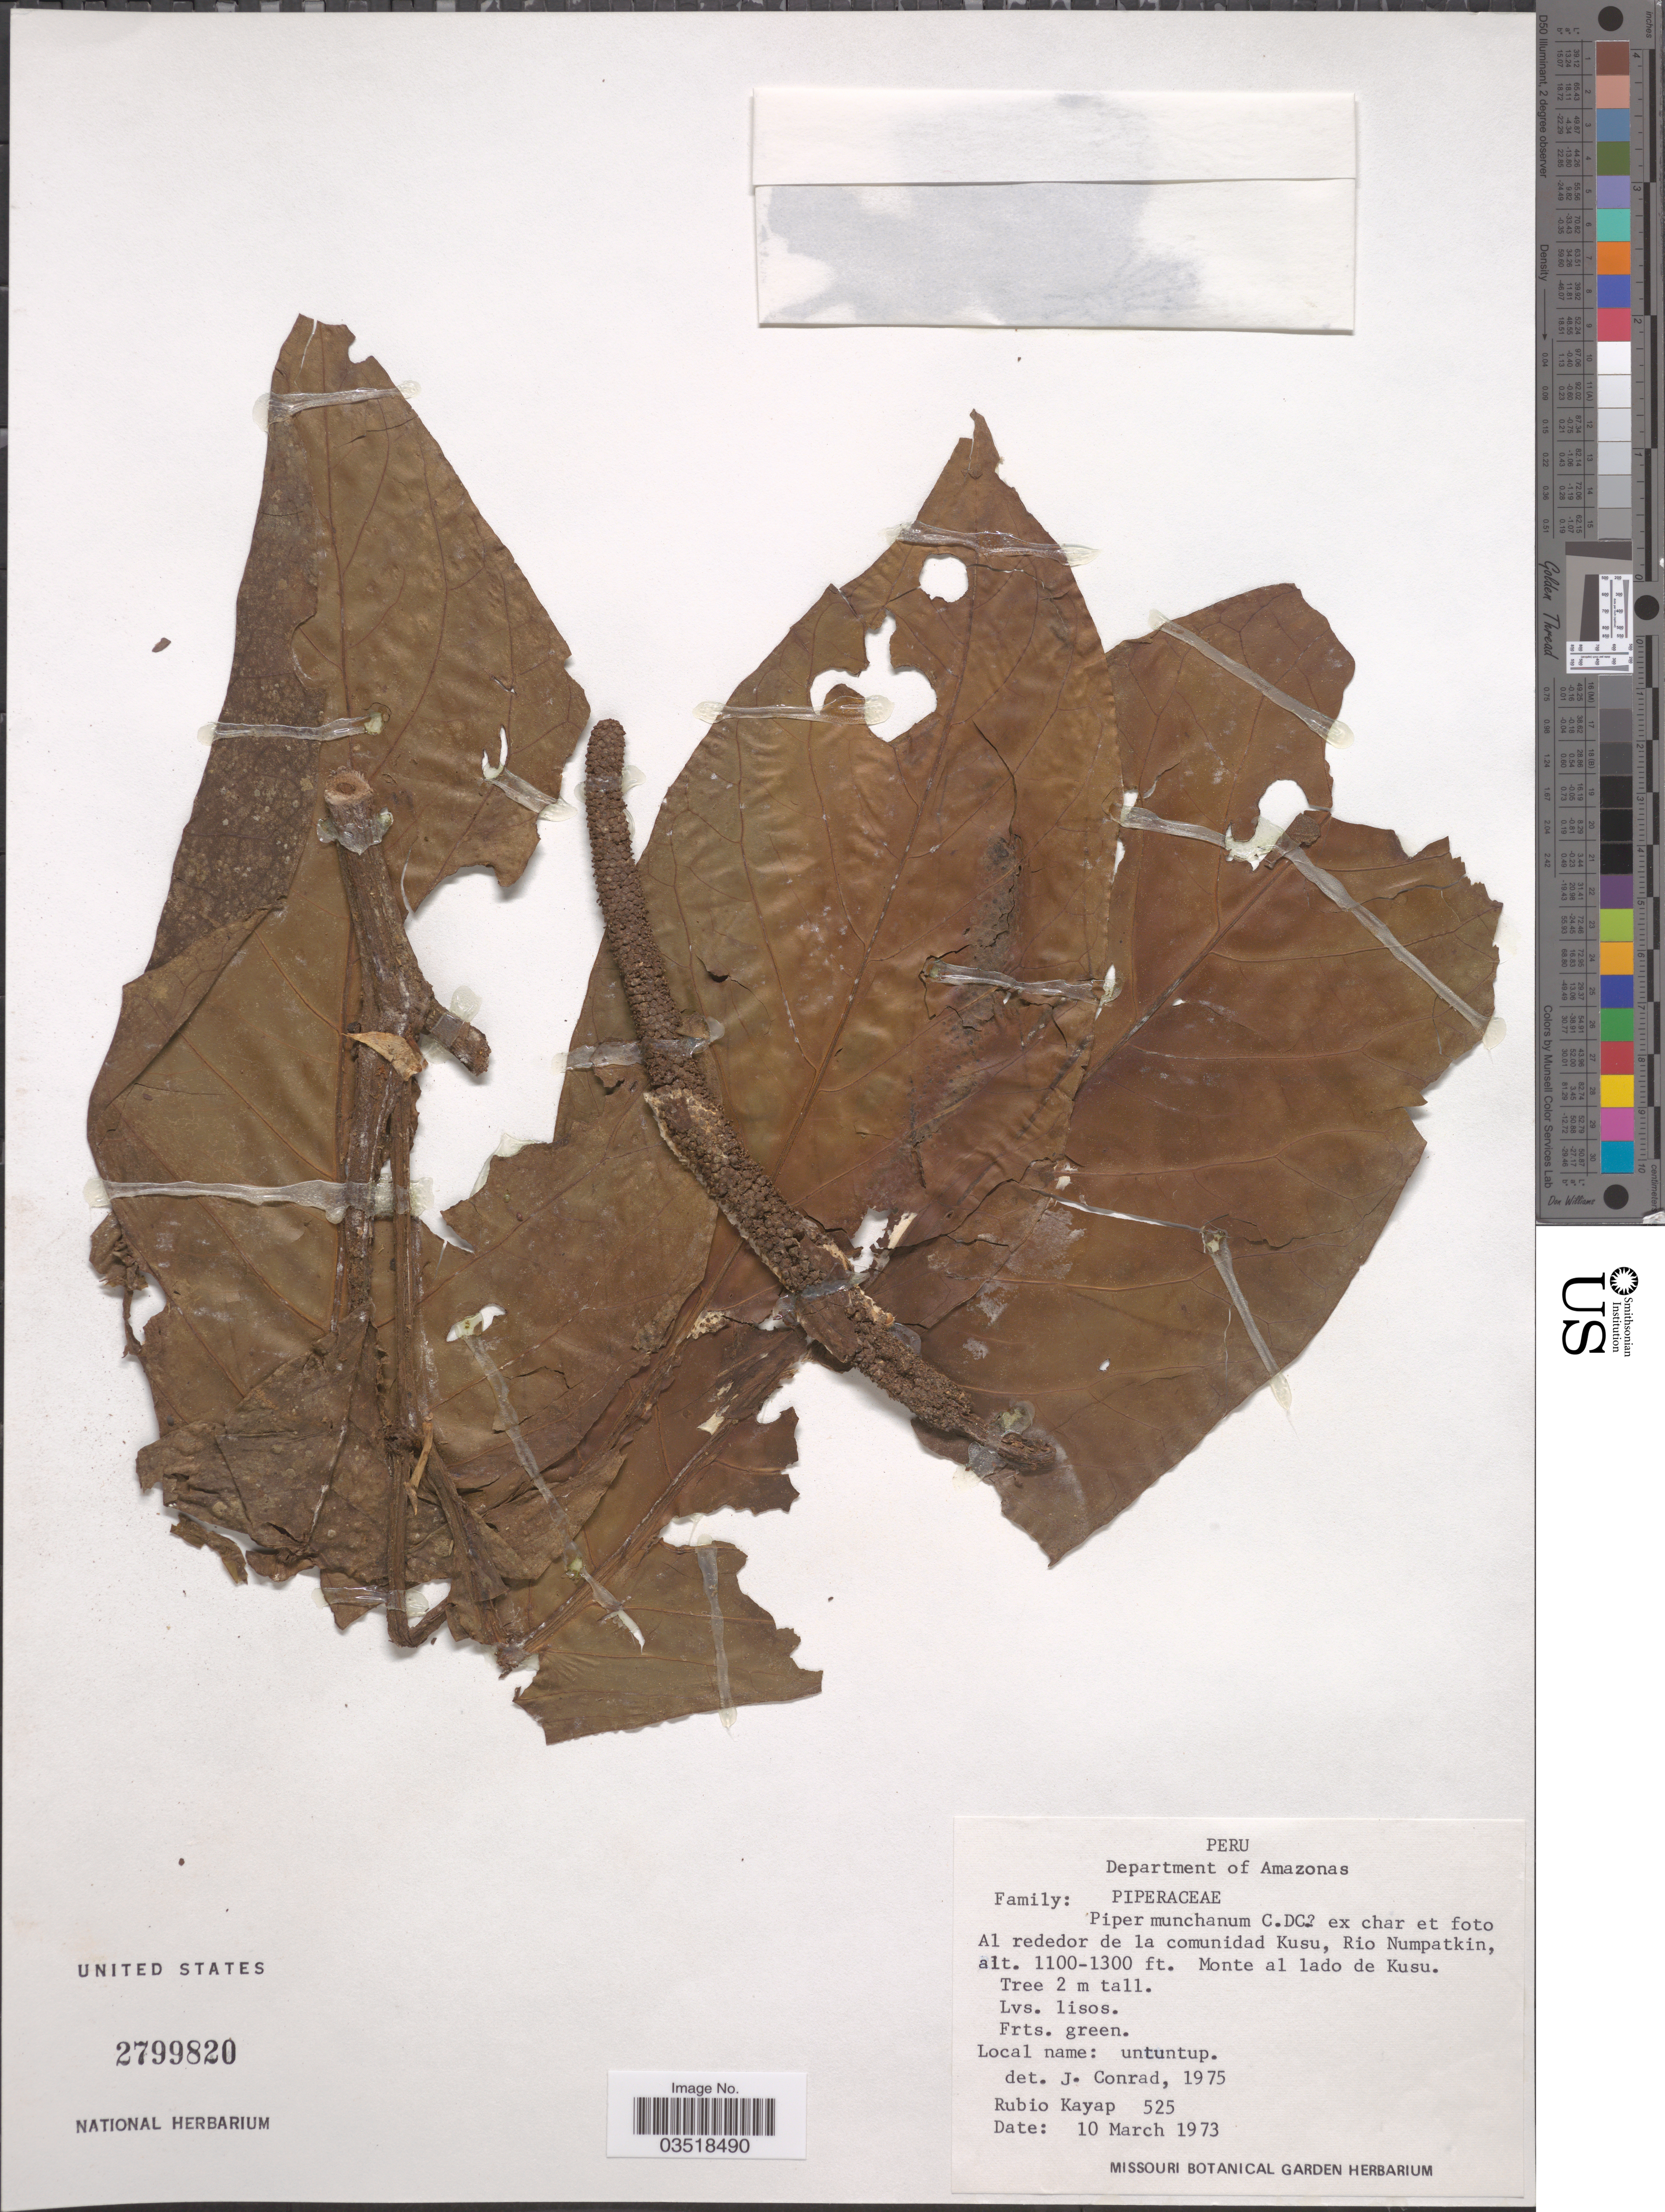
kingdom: Plantae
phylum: Tracheophyta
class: Magnoliopsida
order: Piperales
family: Piperaceae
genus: Piper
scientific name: Piper munchanum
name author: C. DC.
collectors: R. Kayap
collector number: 525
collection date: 1973-03-10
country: Peru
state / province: Amazonas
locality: Department of Amazonas. A rededor de la comunidad Kusu, Rio Numpatkin, Monte al lado de Kusu.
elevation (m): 335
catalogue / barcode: US 2799820